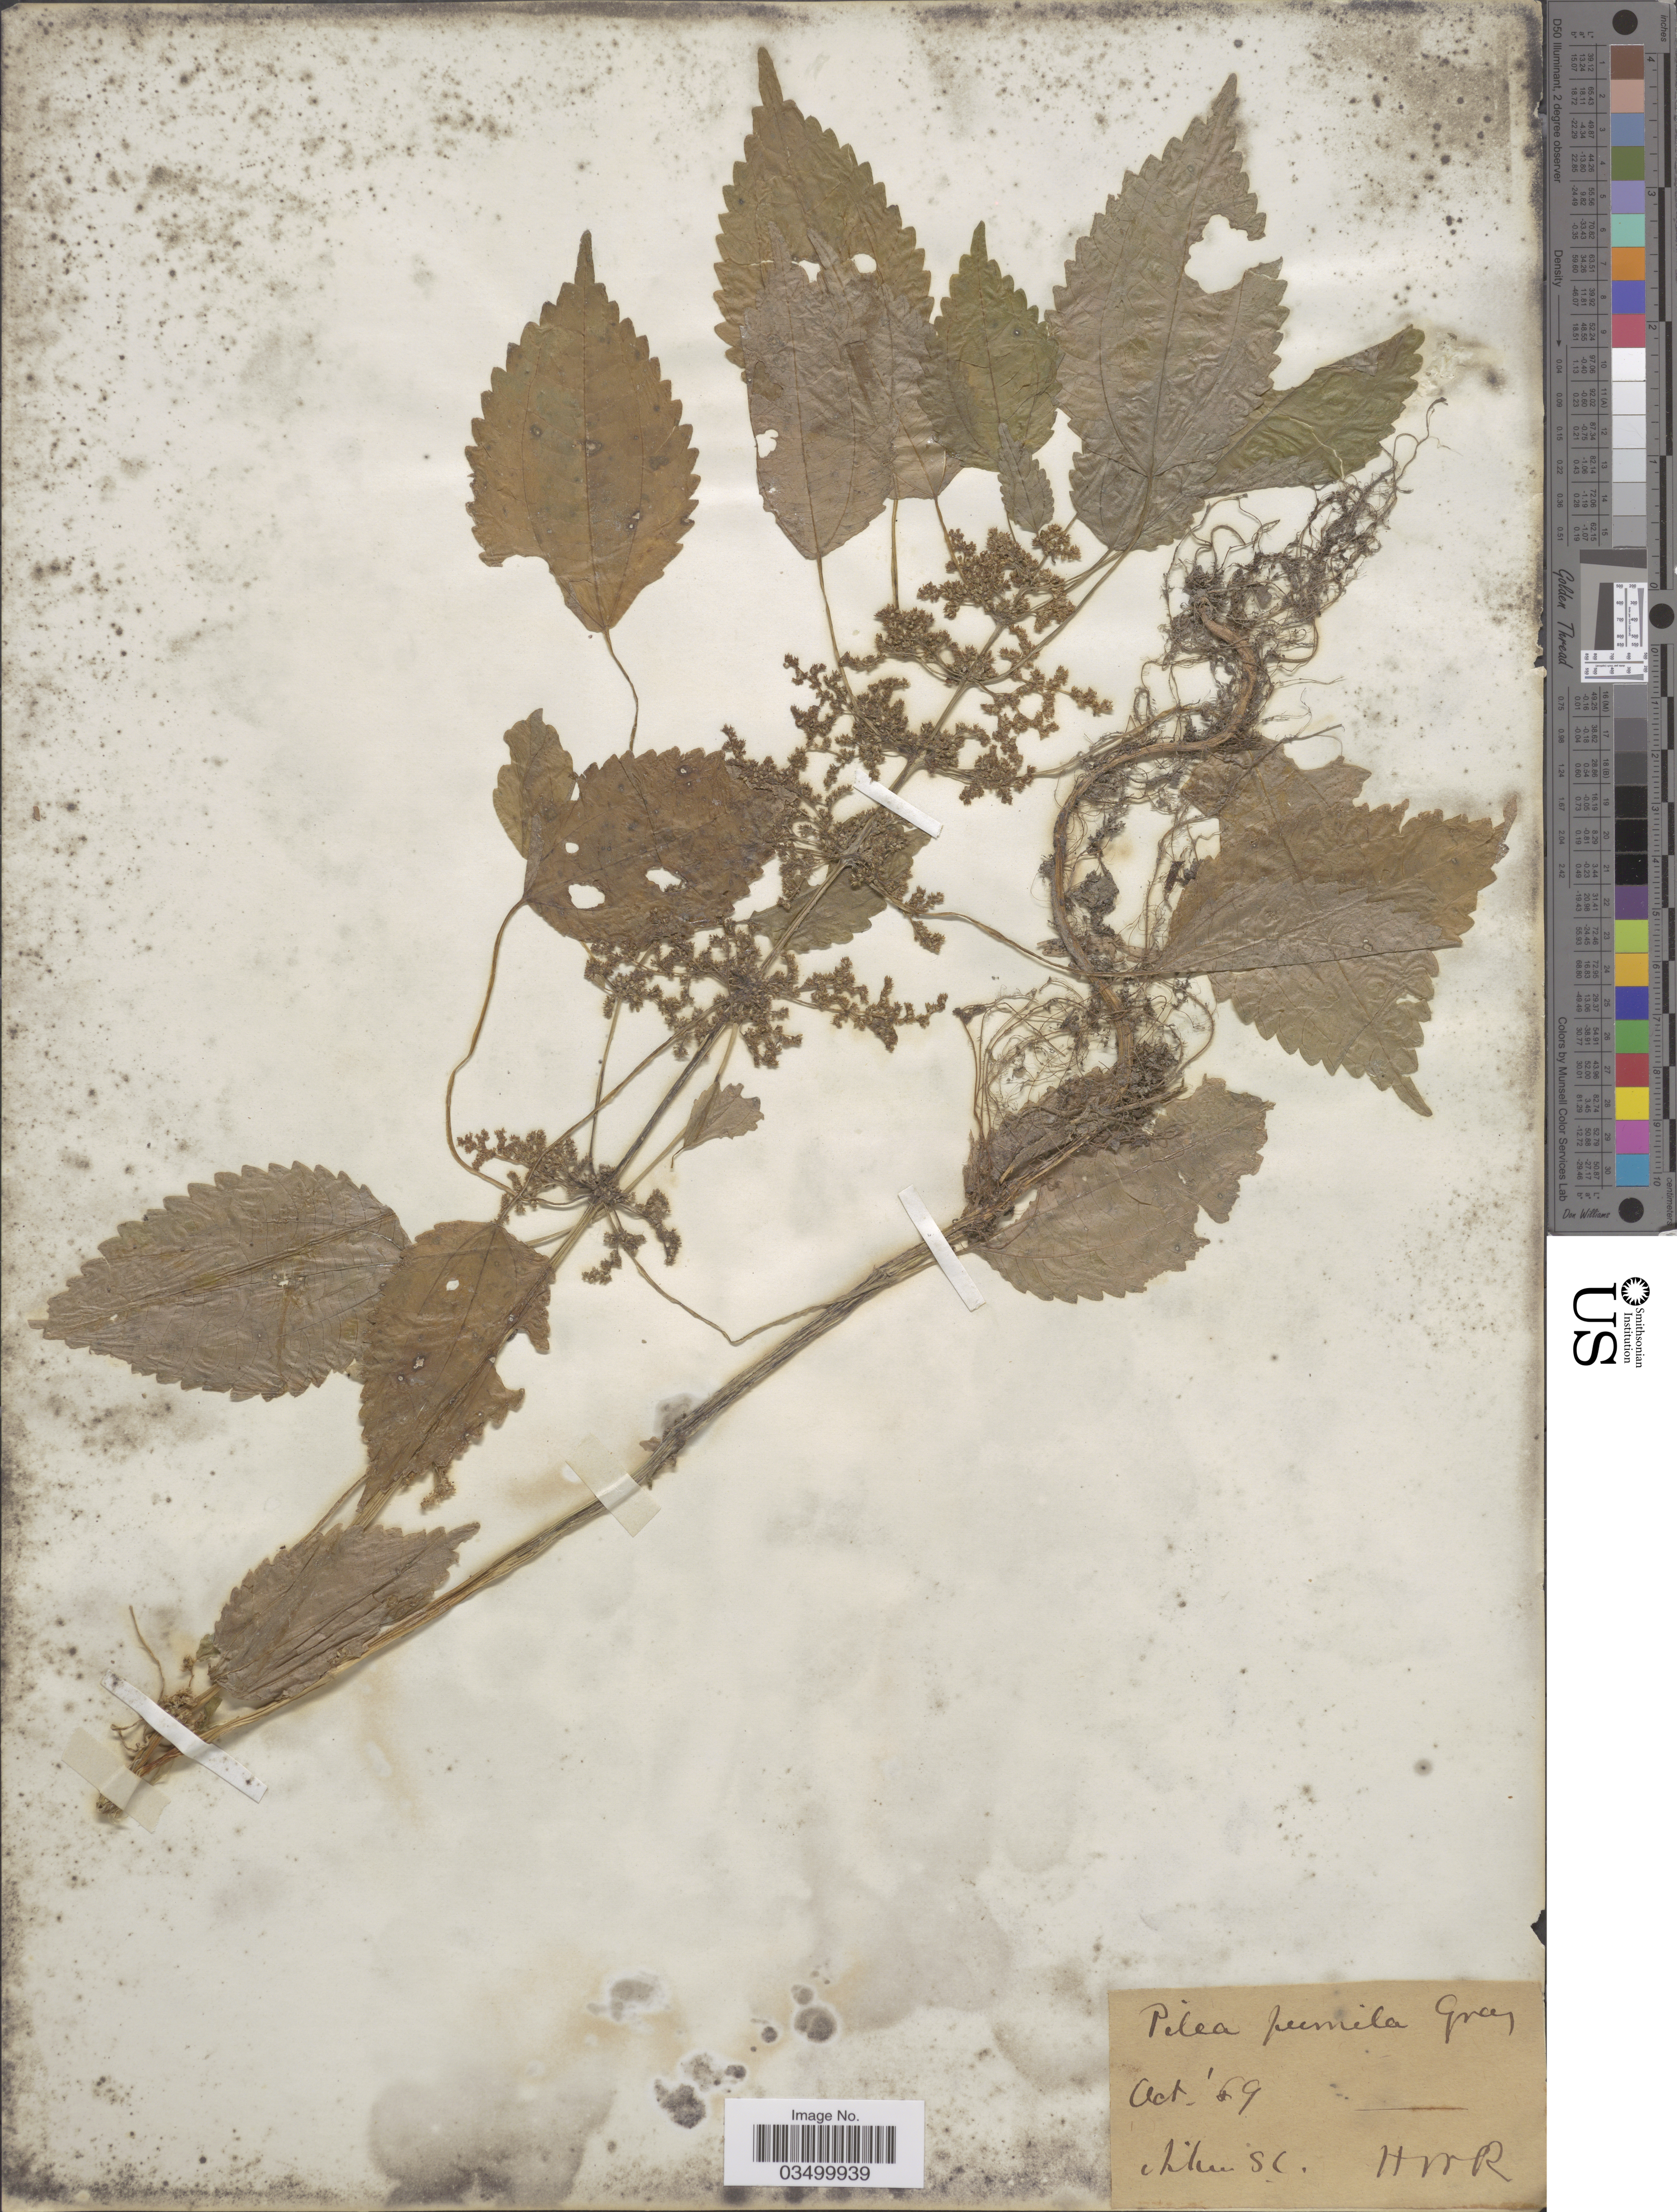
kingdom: Plantae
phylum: Tracheophyta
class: Magnoliopsida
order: Rosales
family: Urticaceae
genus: Pilea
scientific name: Pilea pumila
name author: (L.) A. Gray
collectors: H. W. R.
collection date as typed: Transcribed d/m/y: /10/69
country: United States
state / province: South Carolina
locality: Aiken